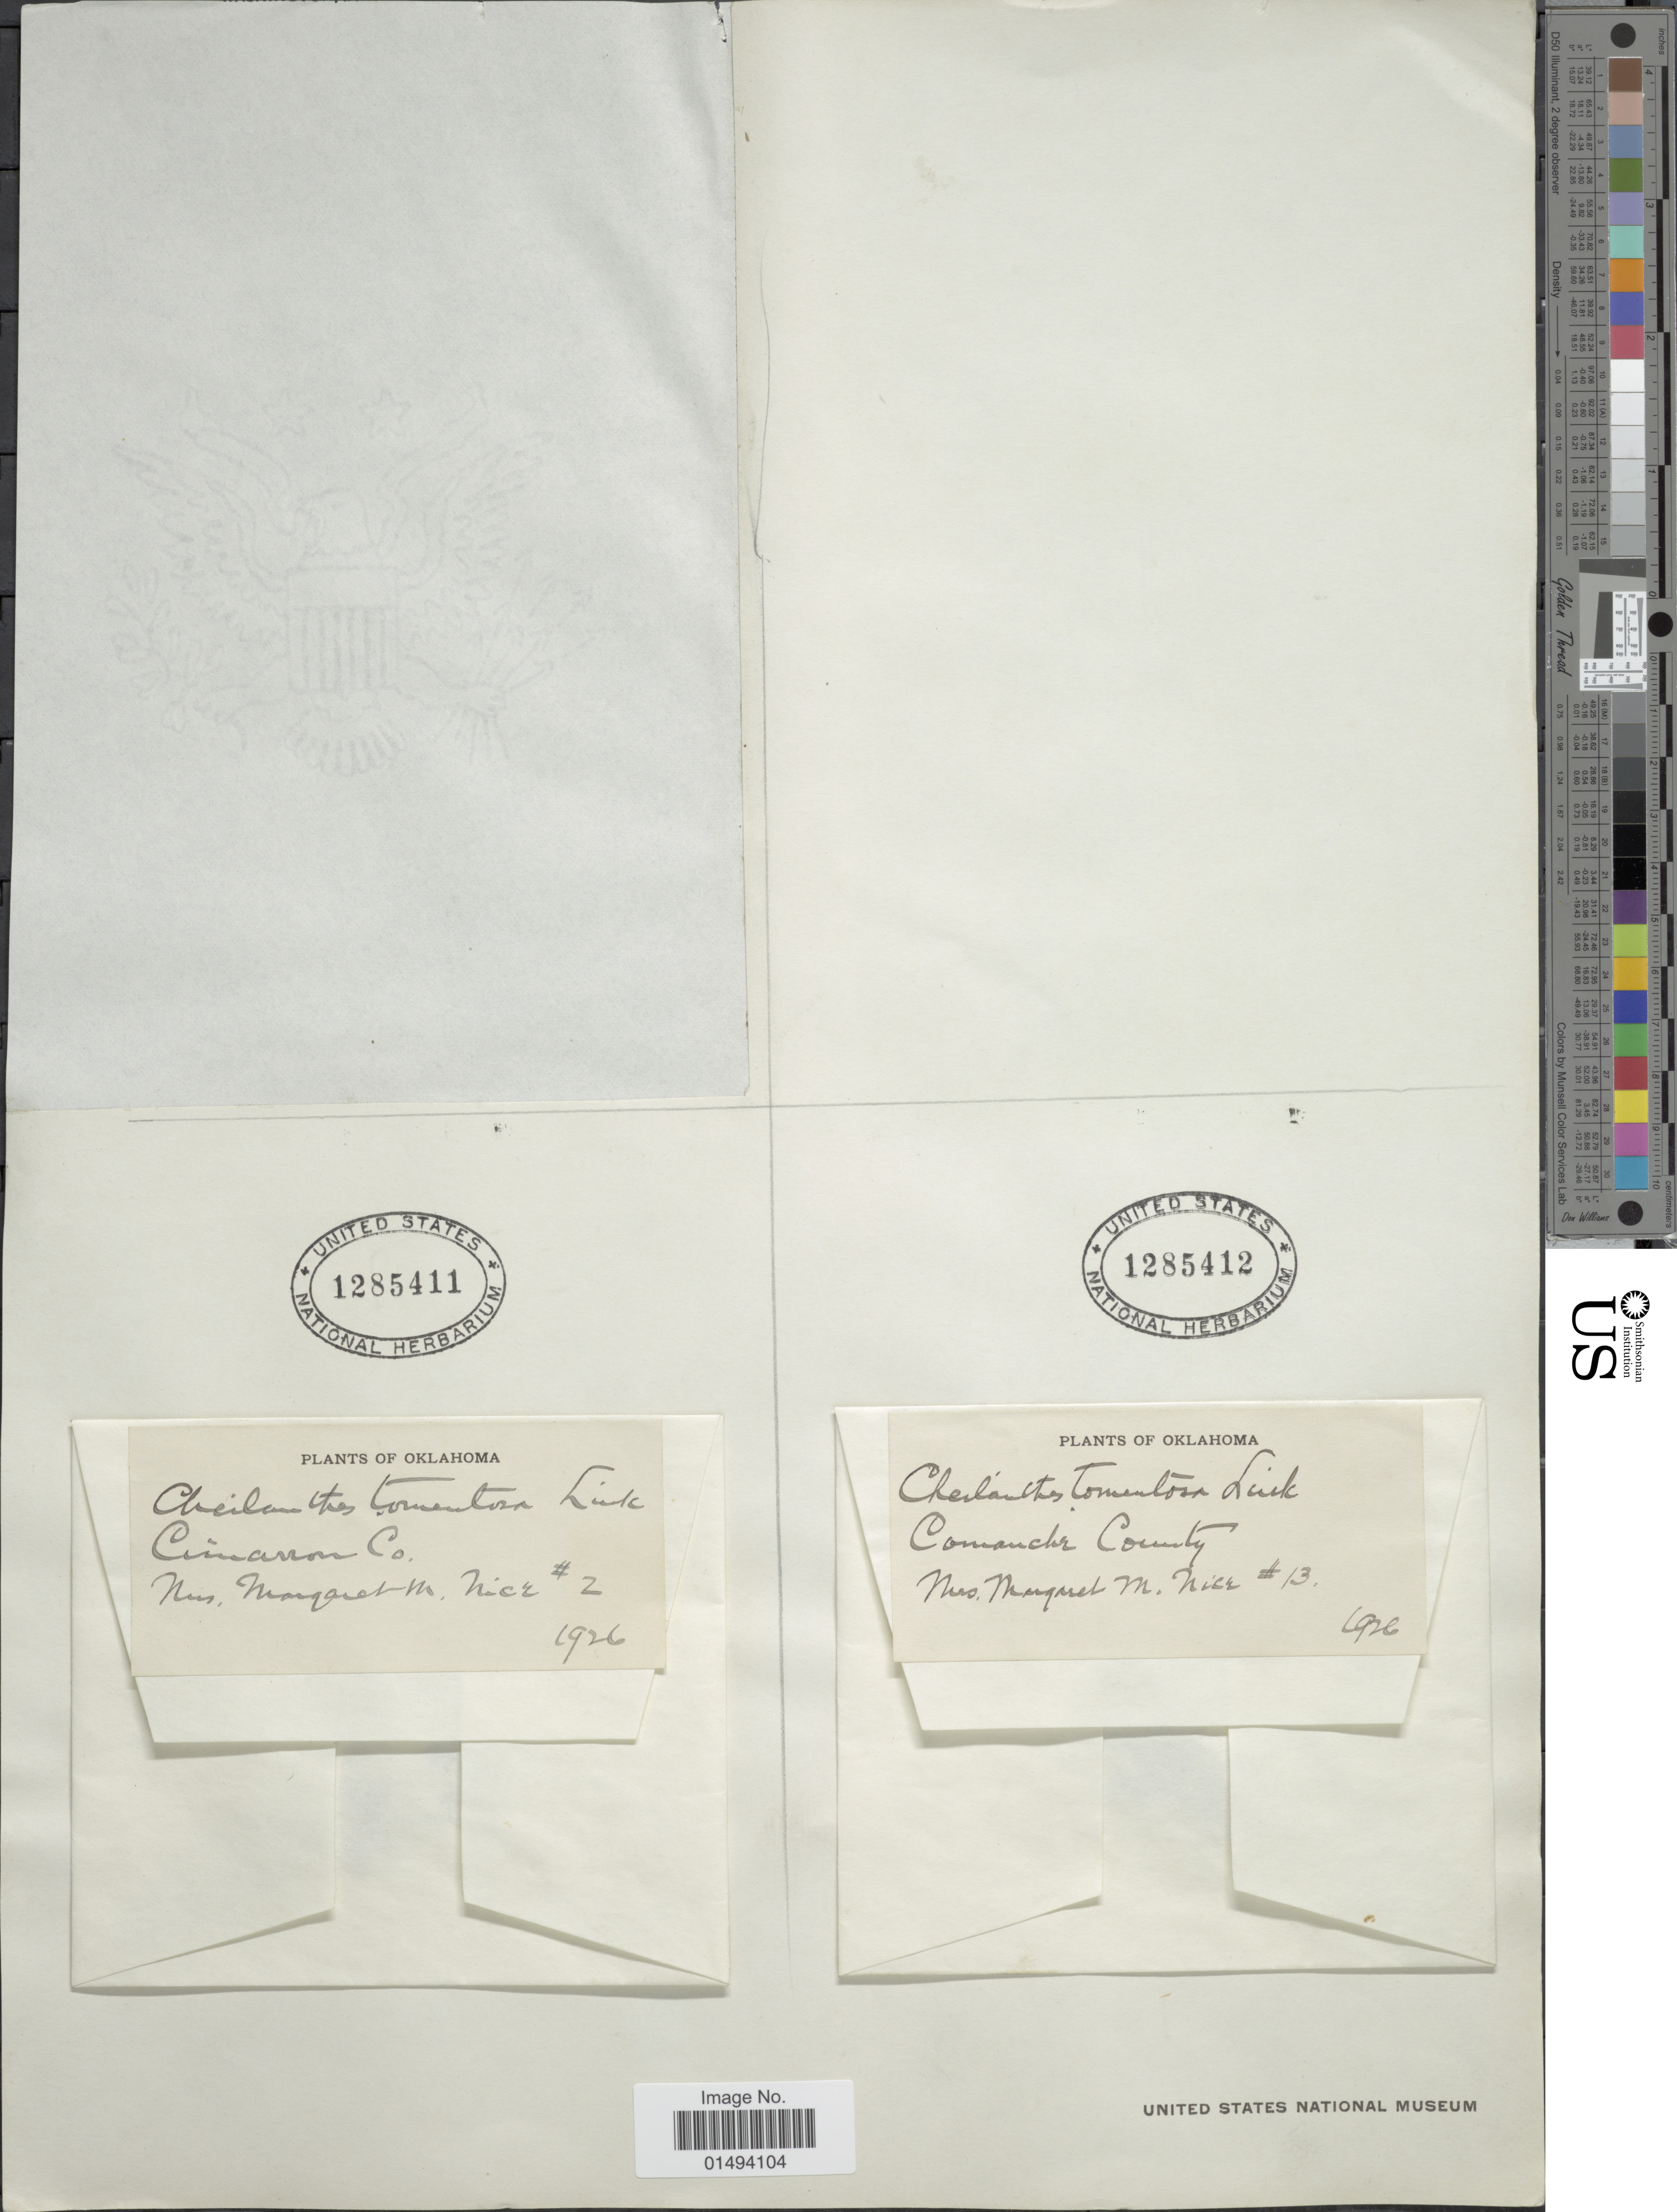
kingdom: Plantae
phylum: Tracheophyta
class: Polypodiopsida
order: Polypodiales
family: Pteridaceae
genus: Myriopteris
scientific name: Myriopteris tomentosa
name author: (Link) Fée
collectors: M. Nice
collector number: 13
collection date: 1926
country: United States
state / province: Oklahoma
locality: Comanche County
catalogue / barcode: US 1285412-2